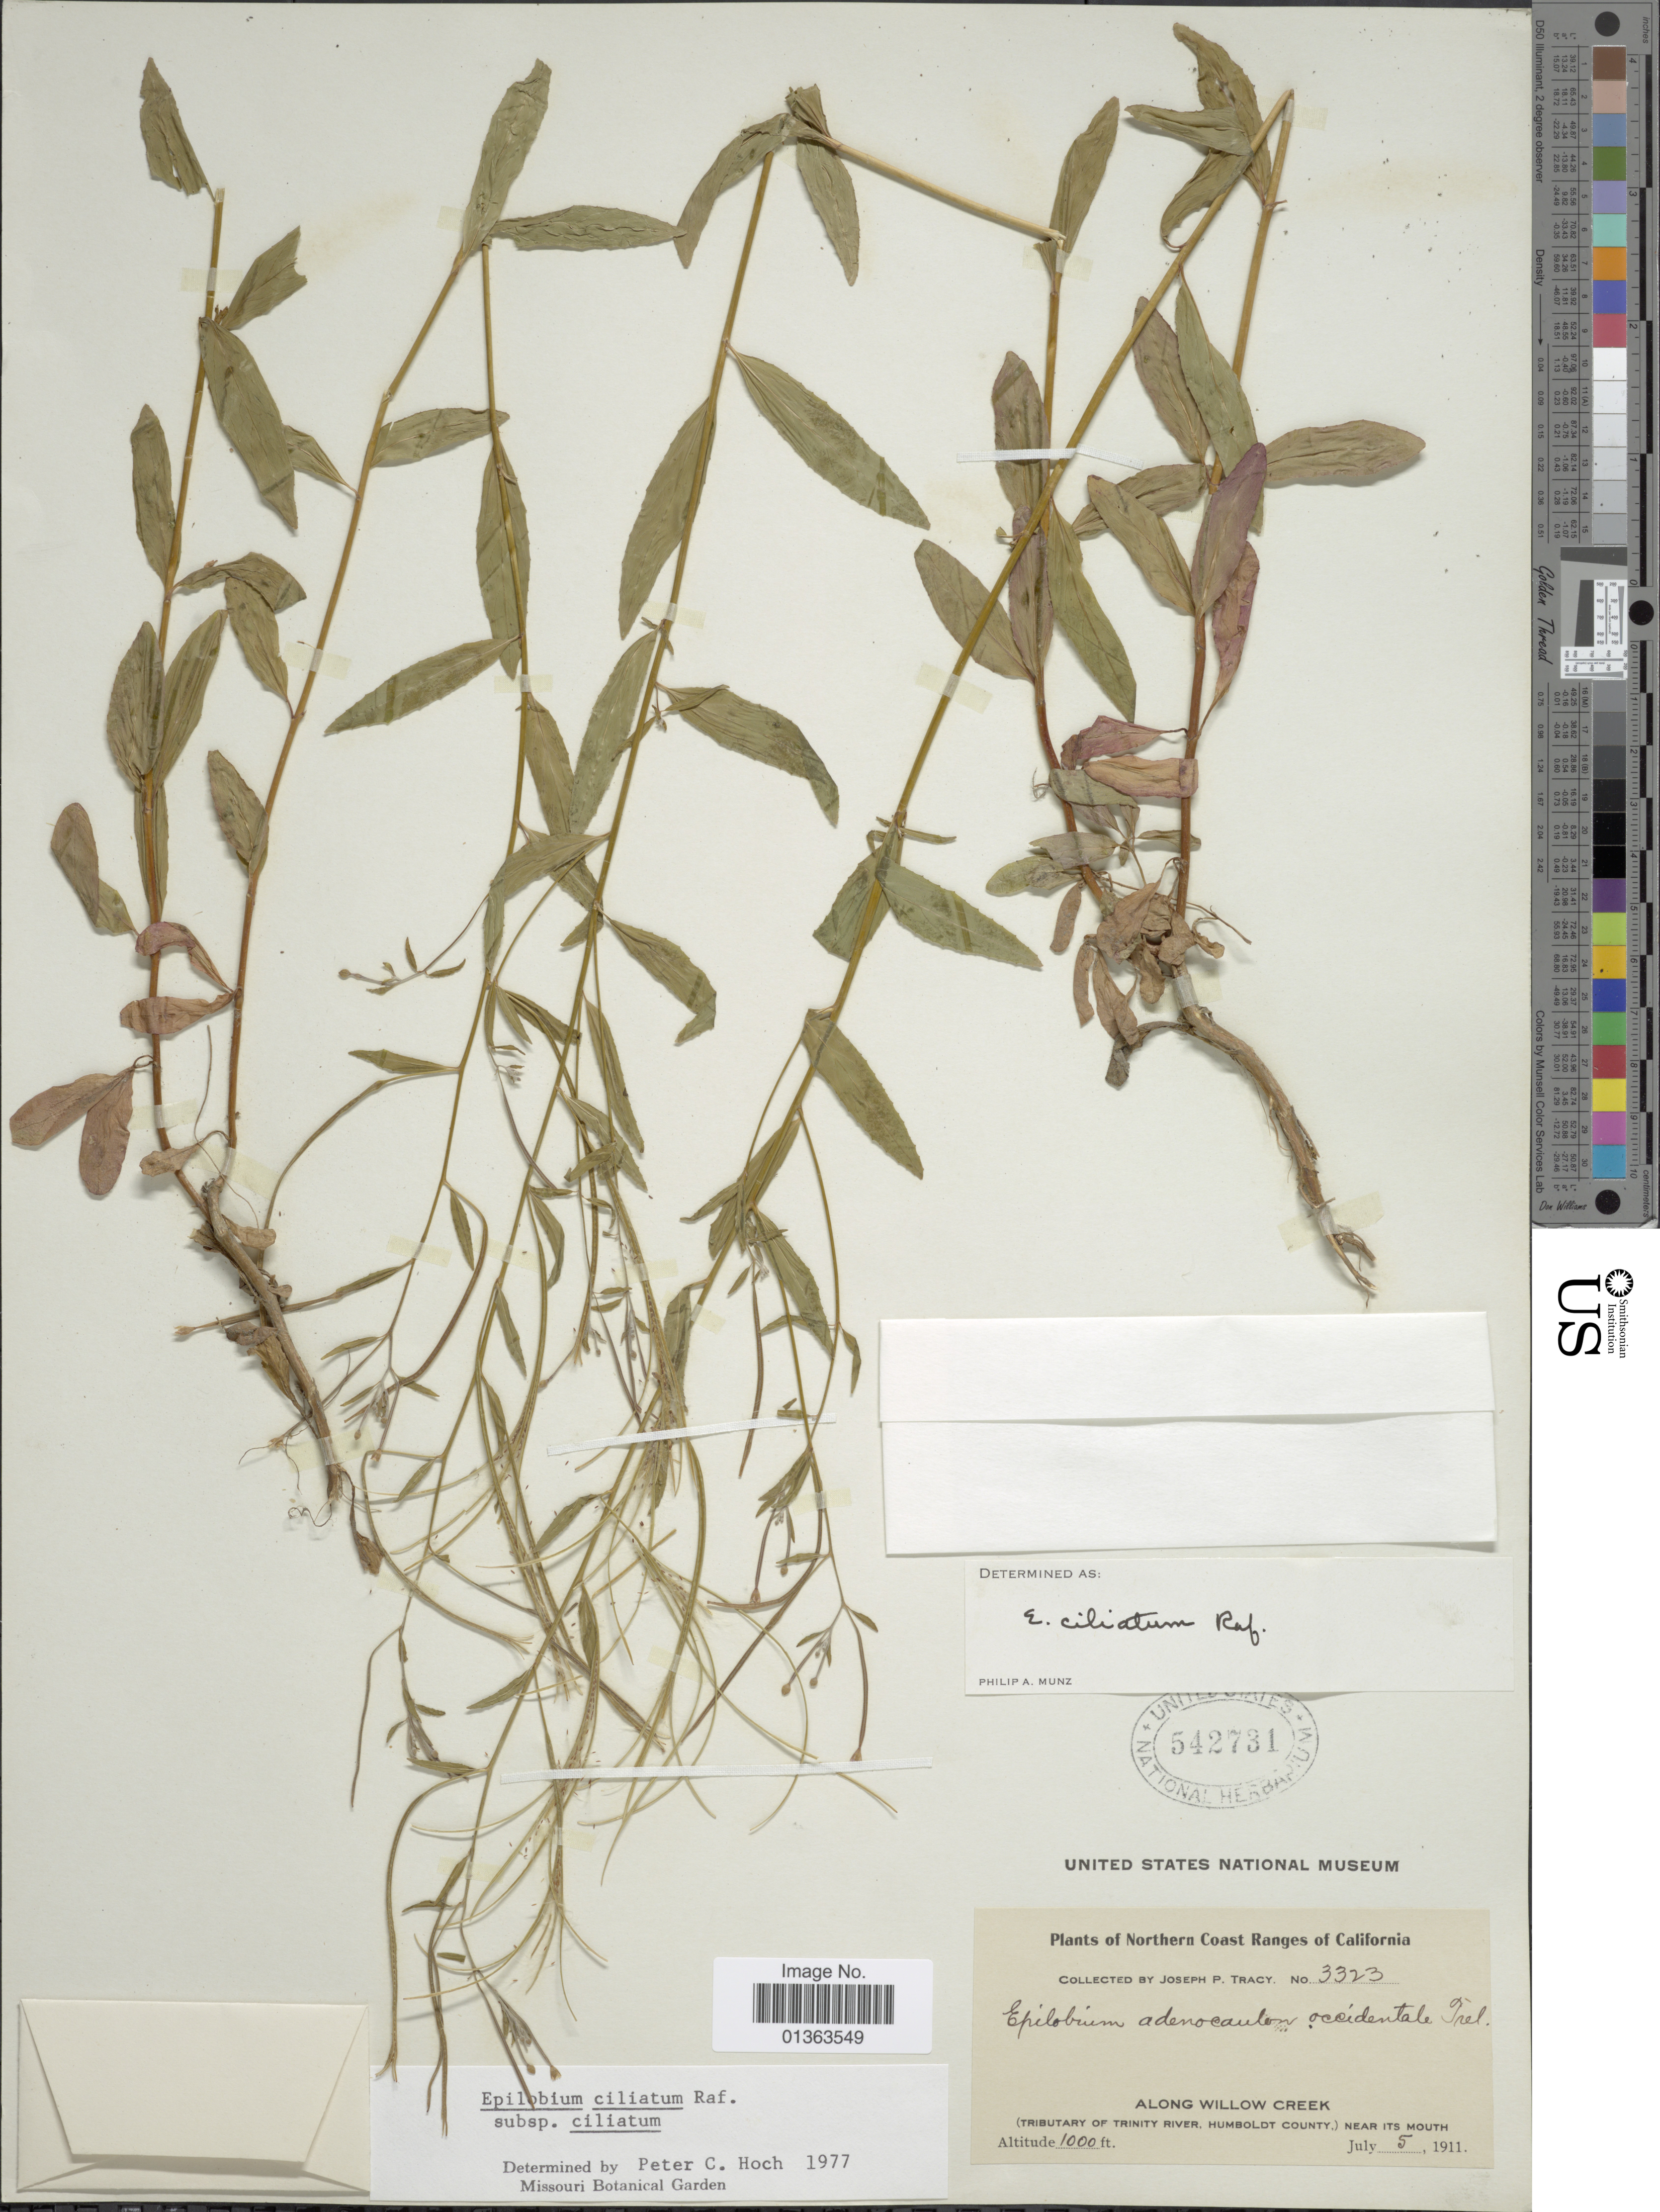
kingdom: Plantae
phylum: Tracheophyta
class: Magnoliopsida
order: Myrtales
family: Onagraceae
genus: Epilobium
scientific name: Epilobium ciliatum subsp. ciliatum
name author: Raf.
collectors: J. Tracy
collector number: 3323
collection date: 1911-07-05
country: United States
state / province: California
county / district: Humboldt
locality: Northern Coast Ranges. Along Willow Creek. (tributary of Trinity River, Humboldt County), near its mouth.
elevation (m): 305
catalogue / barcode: US 542731